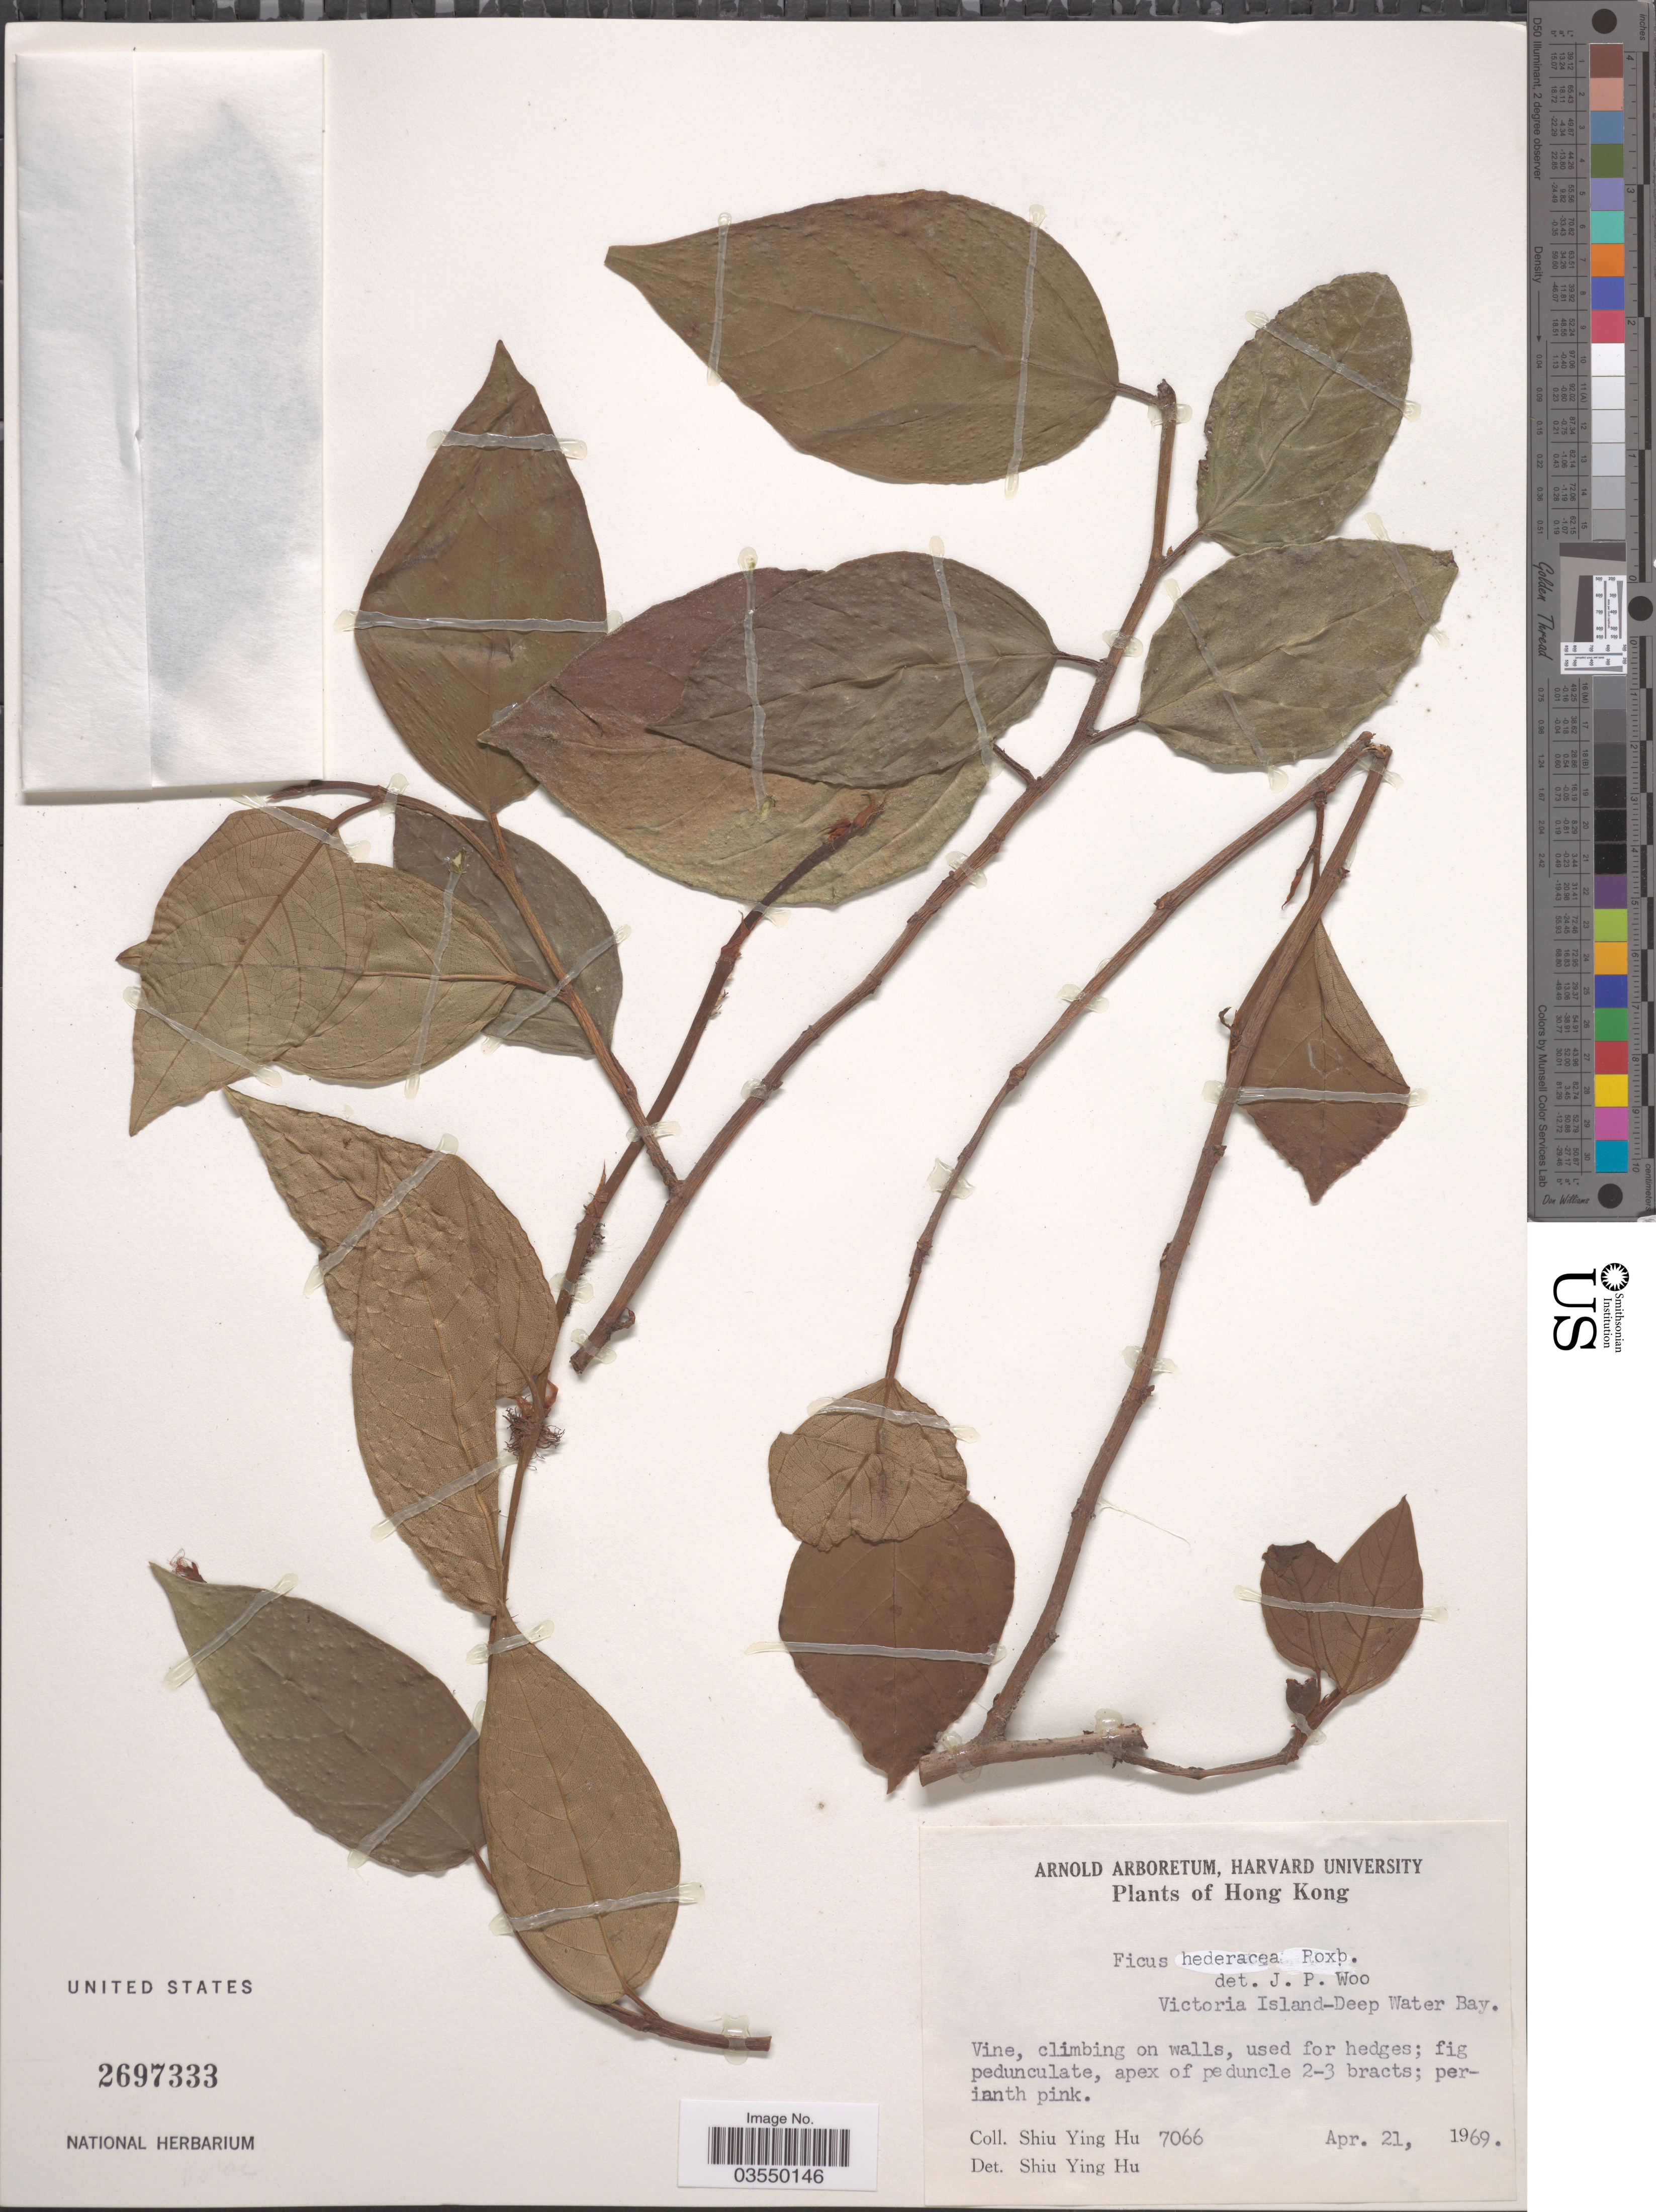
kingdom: Plantae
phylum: Tracheophyta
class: Magnoliopsida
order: Rosales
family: Moraceae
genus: Ficus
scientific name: Ficus hederacea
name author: Roxb.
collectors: S. Y. Hu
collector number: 7066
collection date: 1969-04-21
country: China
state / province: Hong Kong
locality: Victoria Island-Deep Water Bay.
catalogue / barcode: US 2697333